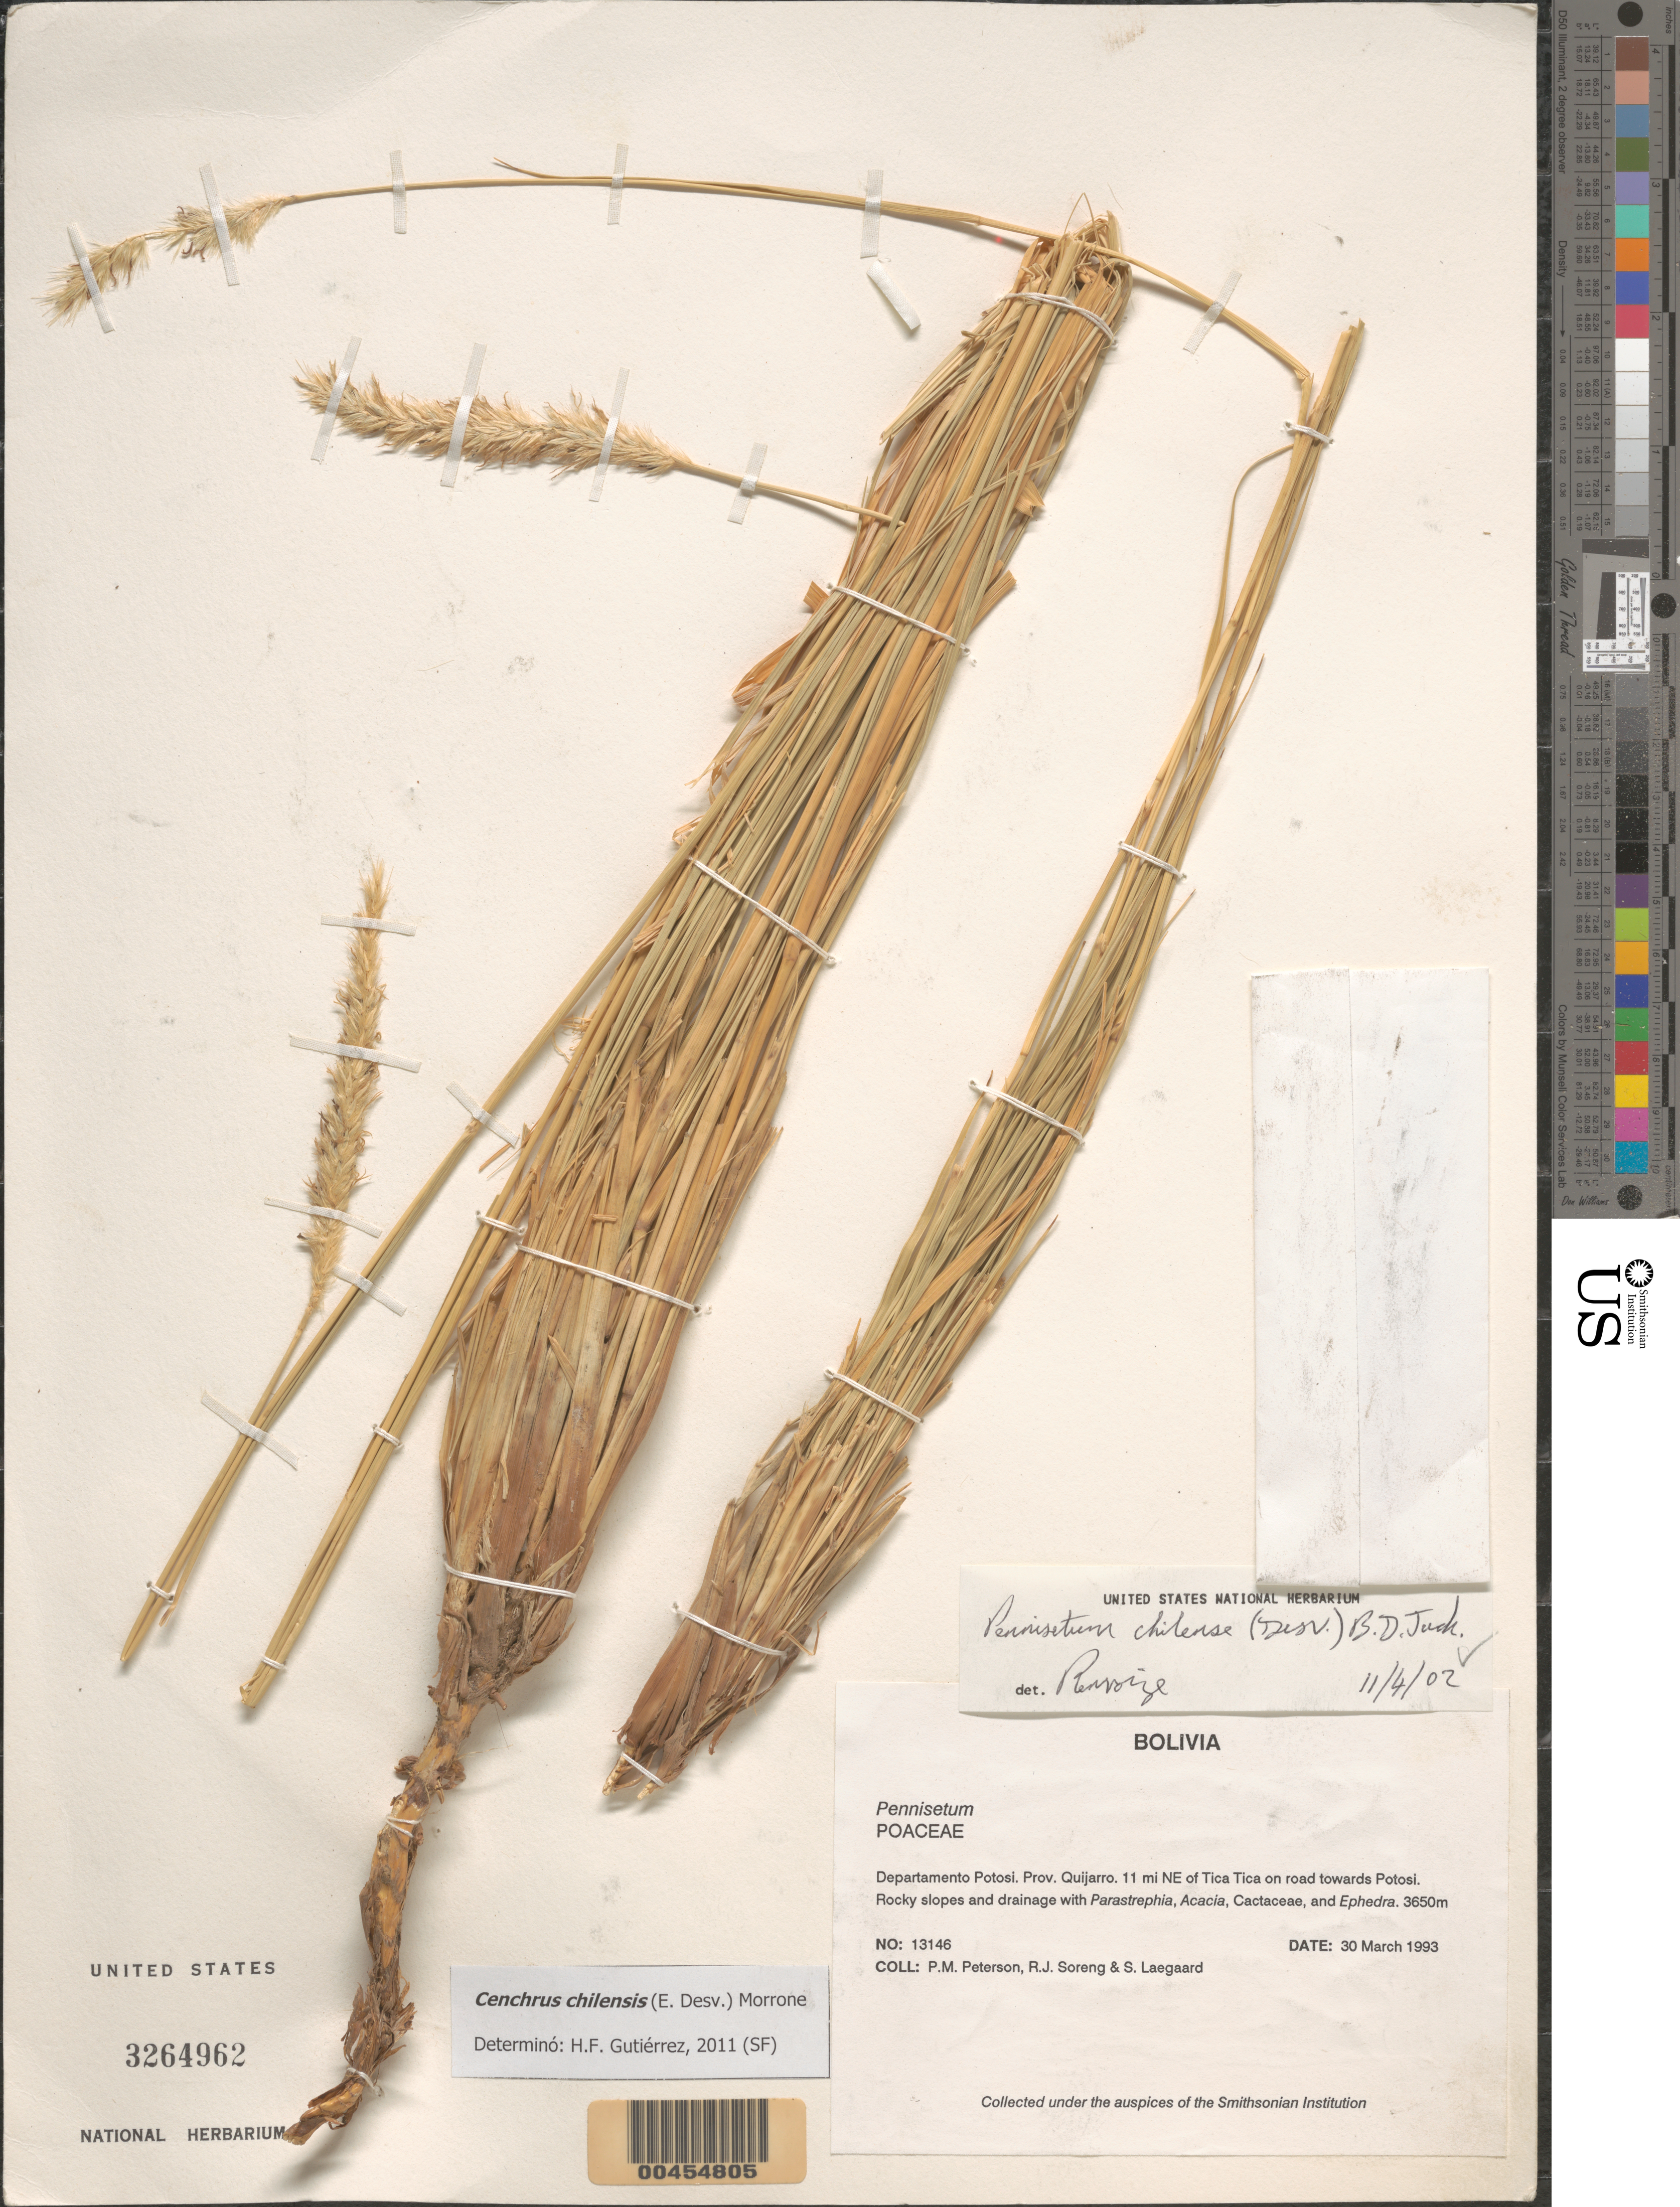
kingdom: Plantae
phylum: Tracheophyta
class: Liliopsida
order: Poales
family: Poaceae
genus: Cenchrus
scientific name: Cenchrus chilensis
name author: (É. Desv.) Morrone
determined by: Gutiérrez, H. F.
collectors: P. M. Peterson, R. J. Soreng & S. Lægaard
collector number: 13146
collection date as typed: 30 Mar 1993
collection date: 1993-03-30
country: Bolivia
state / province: Potosí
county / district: Quijarro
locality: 11 mi NE of Tica Tica on road towards Potosi.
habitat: Rocky slopes and drainage with Parastrephia, Acacia, Cactaceae, and Ephedra.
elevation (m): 3650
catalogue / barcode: US 3264962